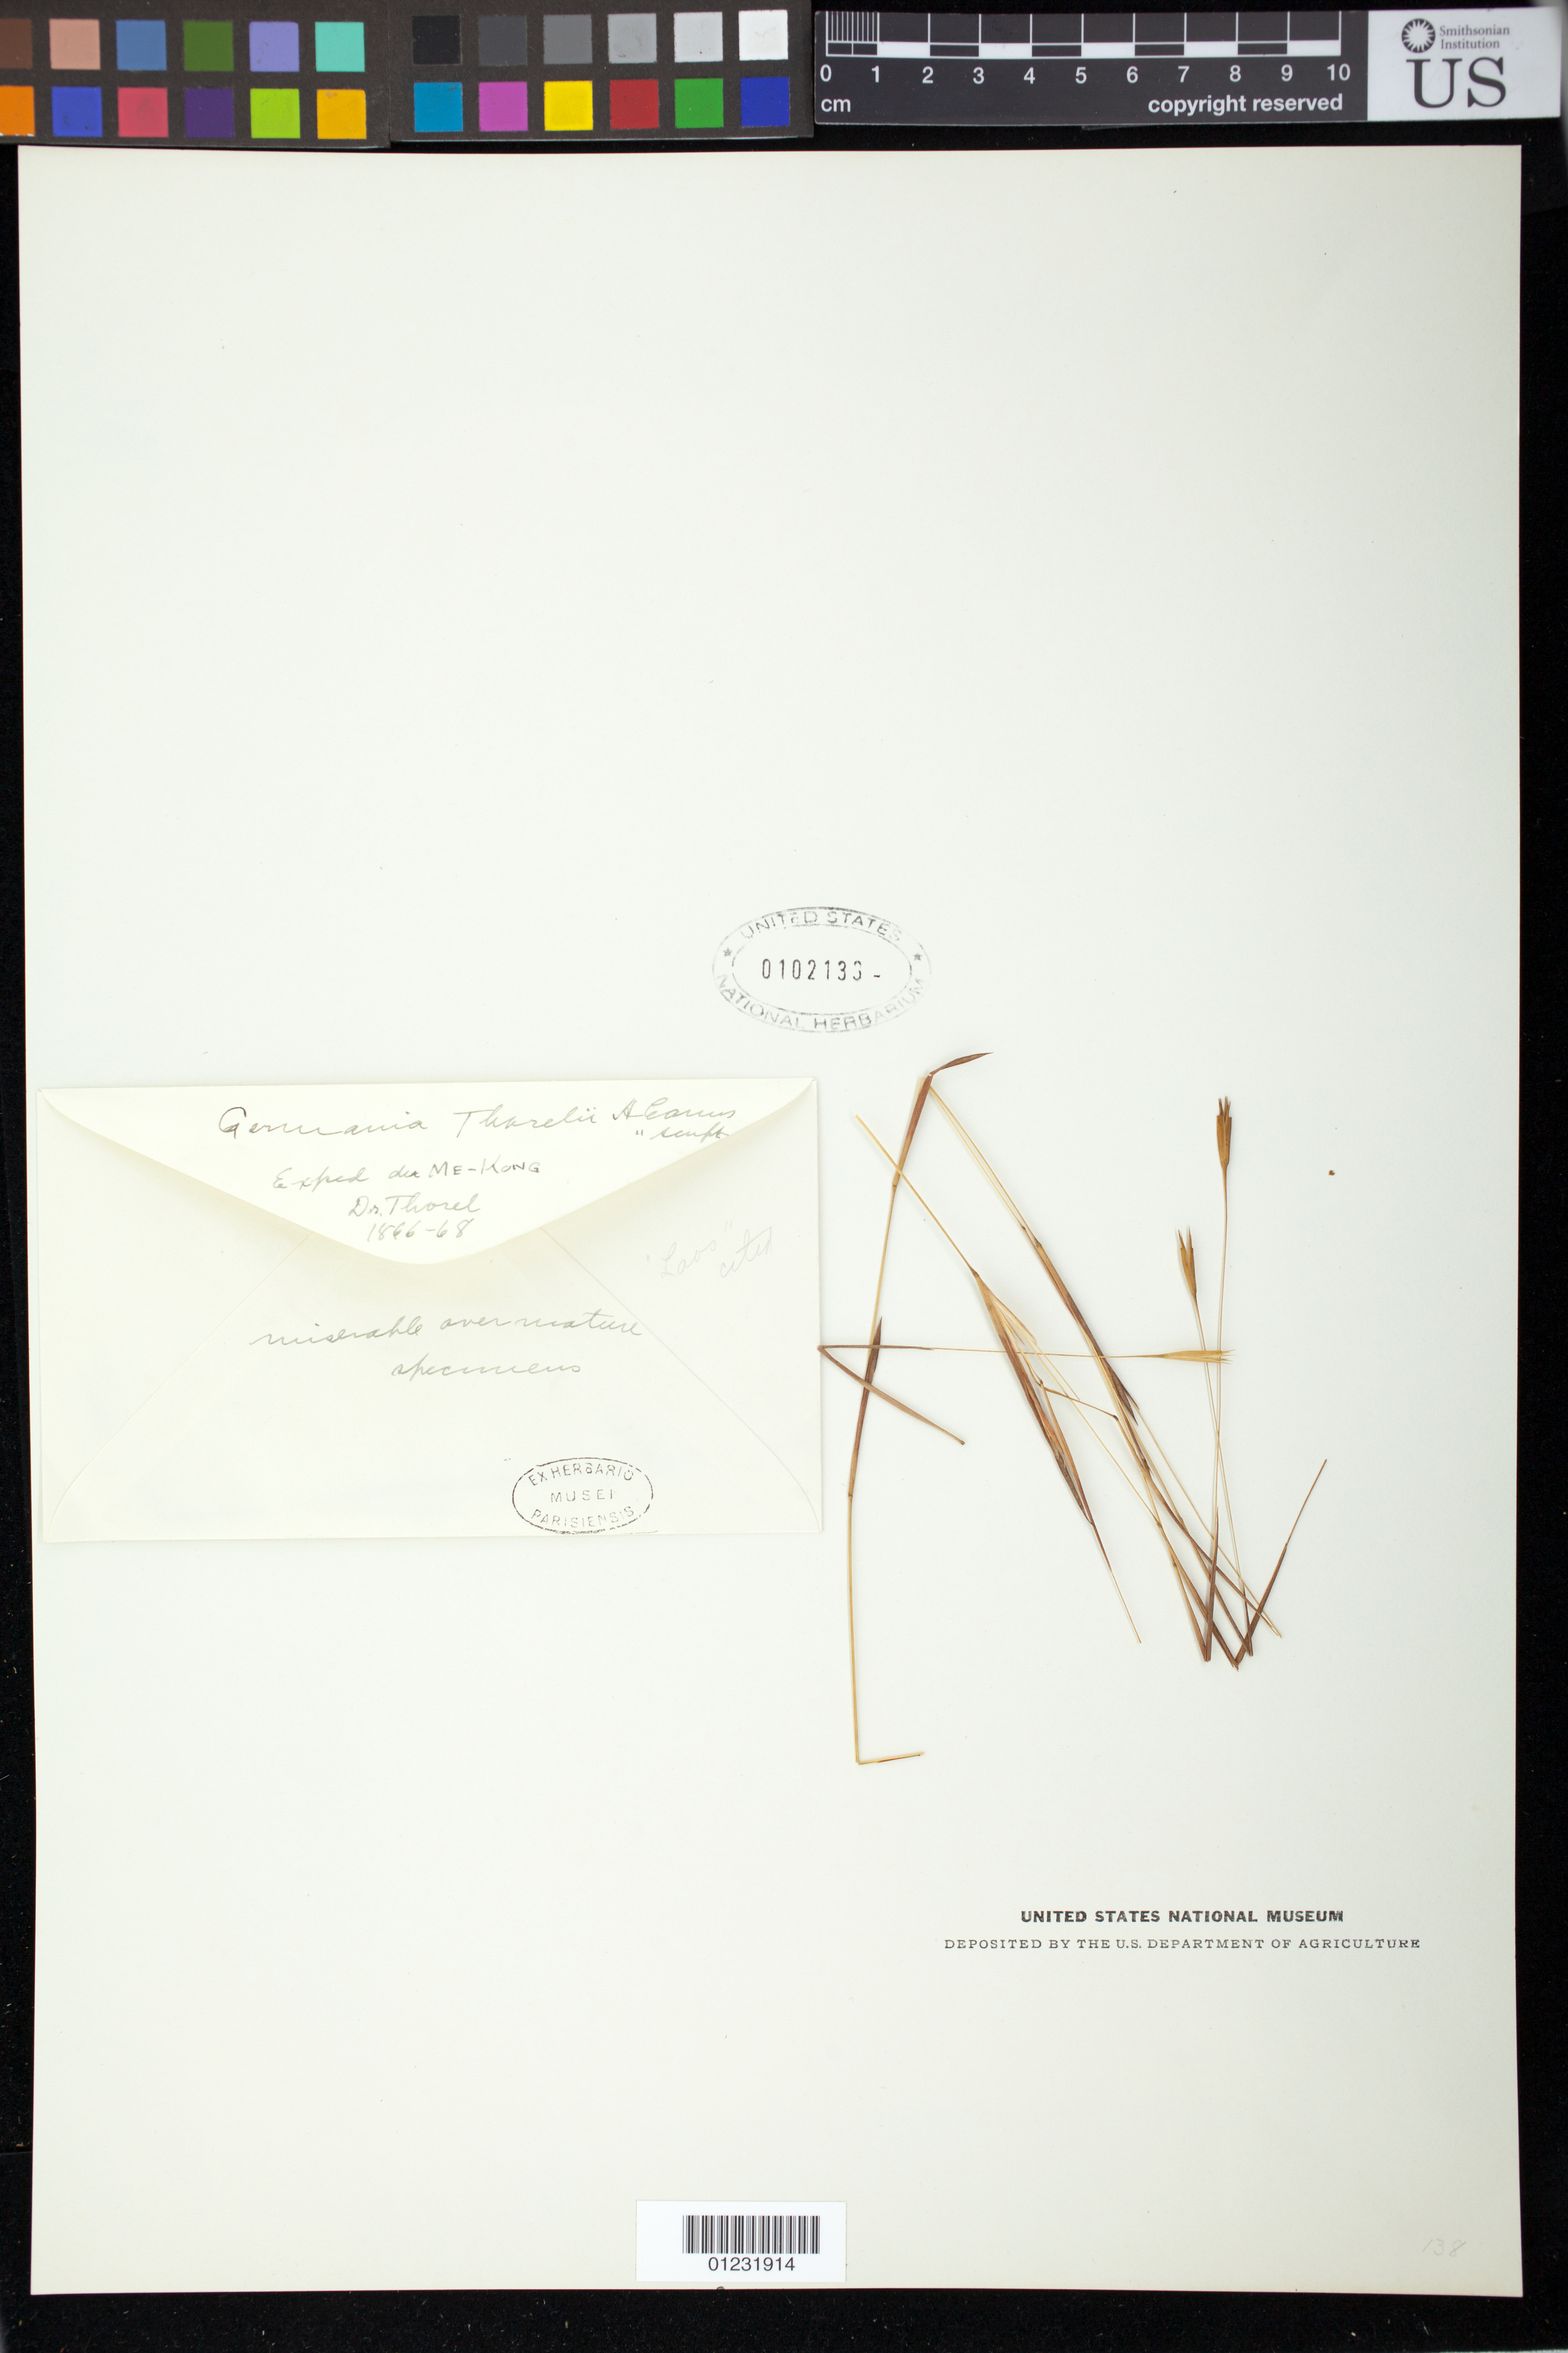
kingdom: Plantae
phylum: Tracheophyta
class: Liliopsida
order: Poales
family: Poaceae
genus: Germainia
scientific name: Germainia thorelii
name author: A. Camus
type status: Type Collection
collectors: C. Thorel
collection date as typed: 1866 to -- --- 1868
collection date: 1866/1868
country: Laos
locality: Mekong.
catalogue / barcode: US 102133